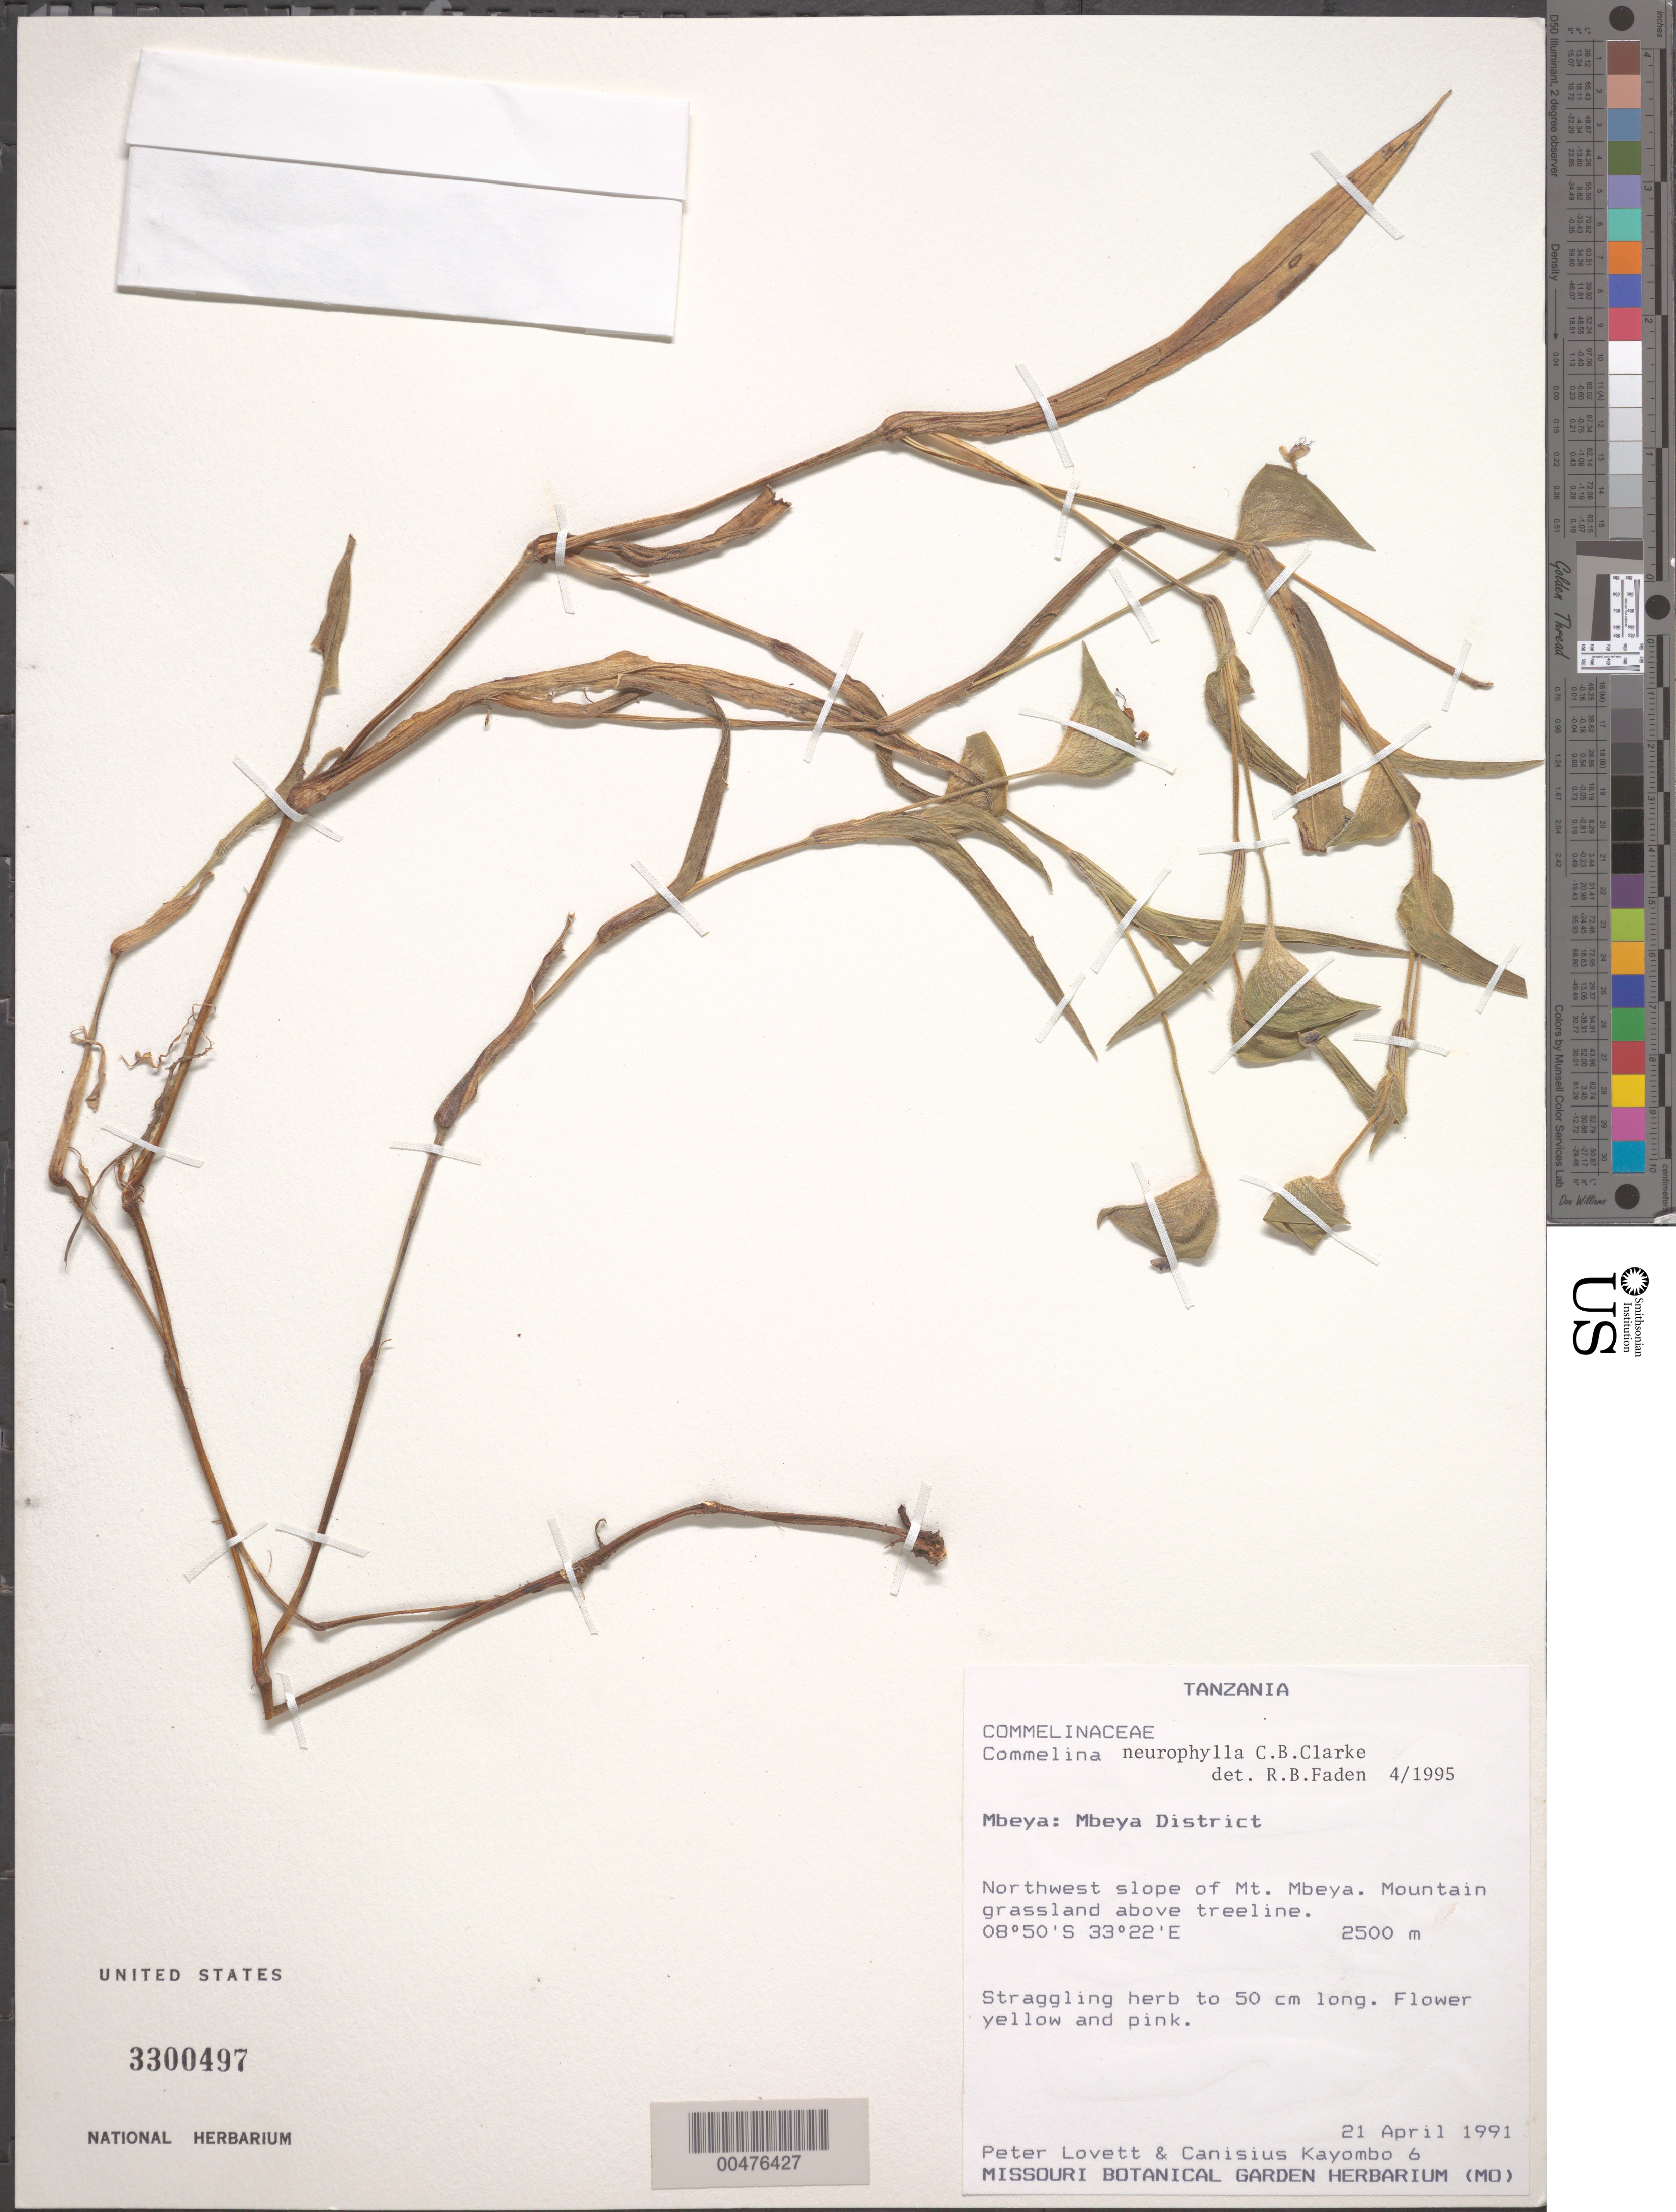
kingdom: Plantae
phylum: Tracheophyta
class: Liliopsida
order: Commelinales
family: Commelinaceae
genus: Commelina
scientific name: Commelina neurophylla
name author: C.B. Clarke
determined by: Faden, Robert B., (US), Smithsonian Institution - National Museum of Natural History (UNITED STATES)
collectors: P. Lovett & C. J. Kayombo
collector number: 6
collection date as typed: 21 Apr 1991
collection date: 1991-04-21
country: Tanzania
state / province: Mbeya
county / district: Mbeya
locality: Mt. mbeya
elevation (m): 2500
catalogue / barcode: US 3300497